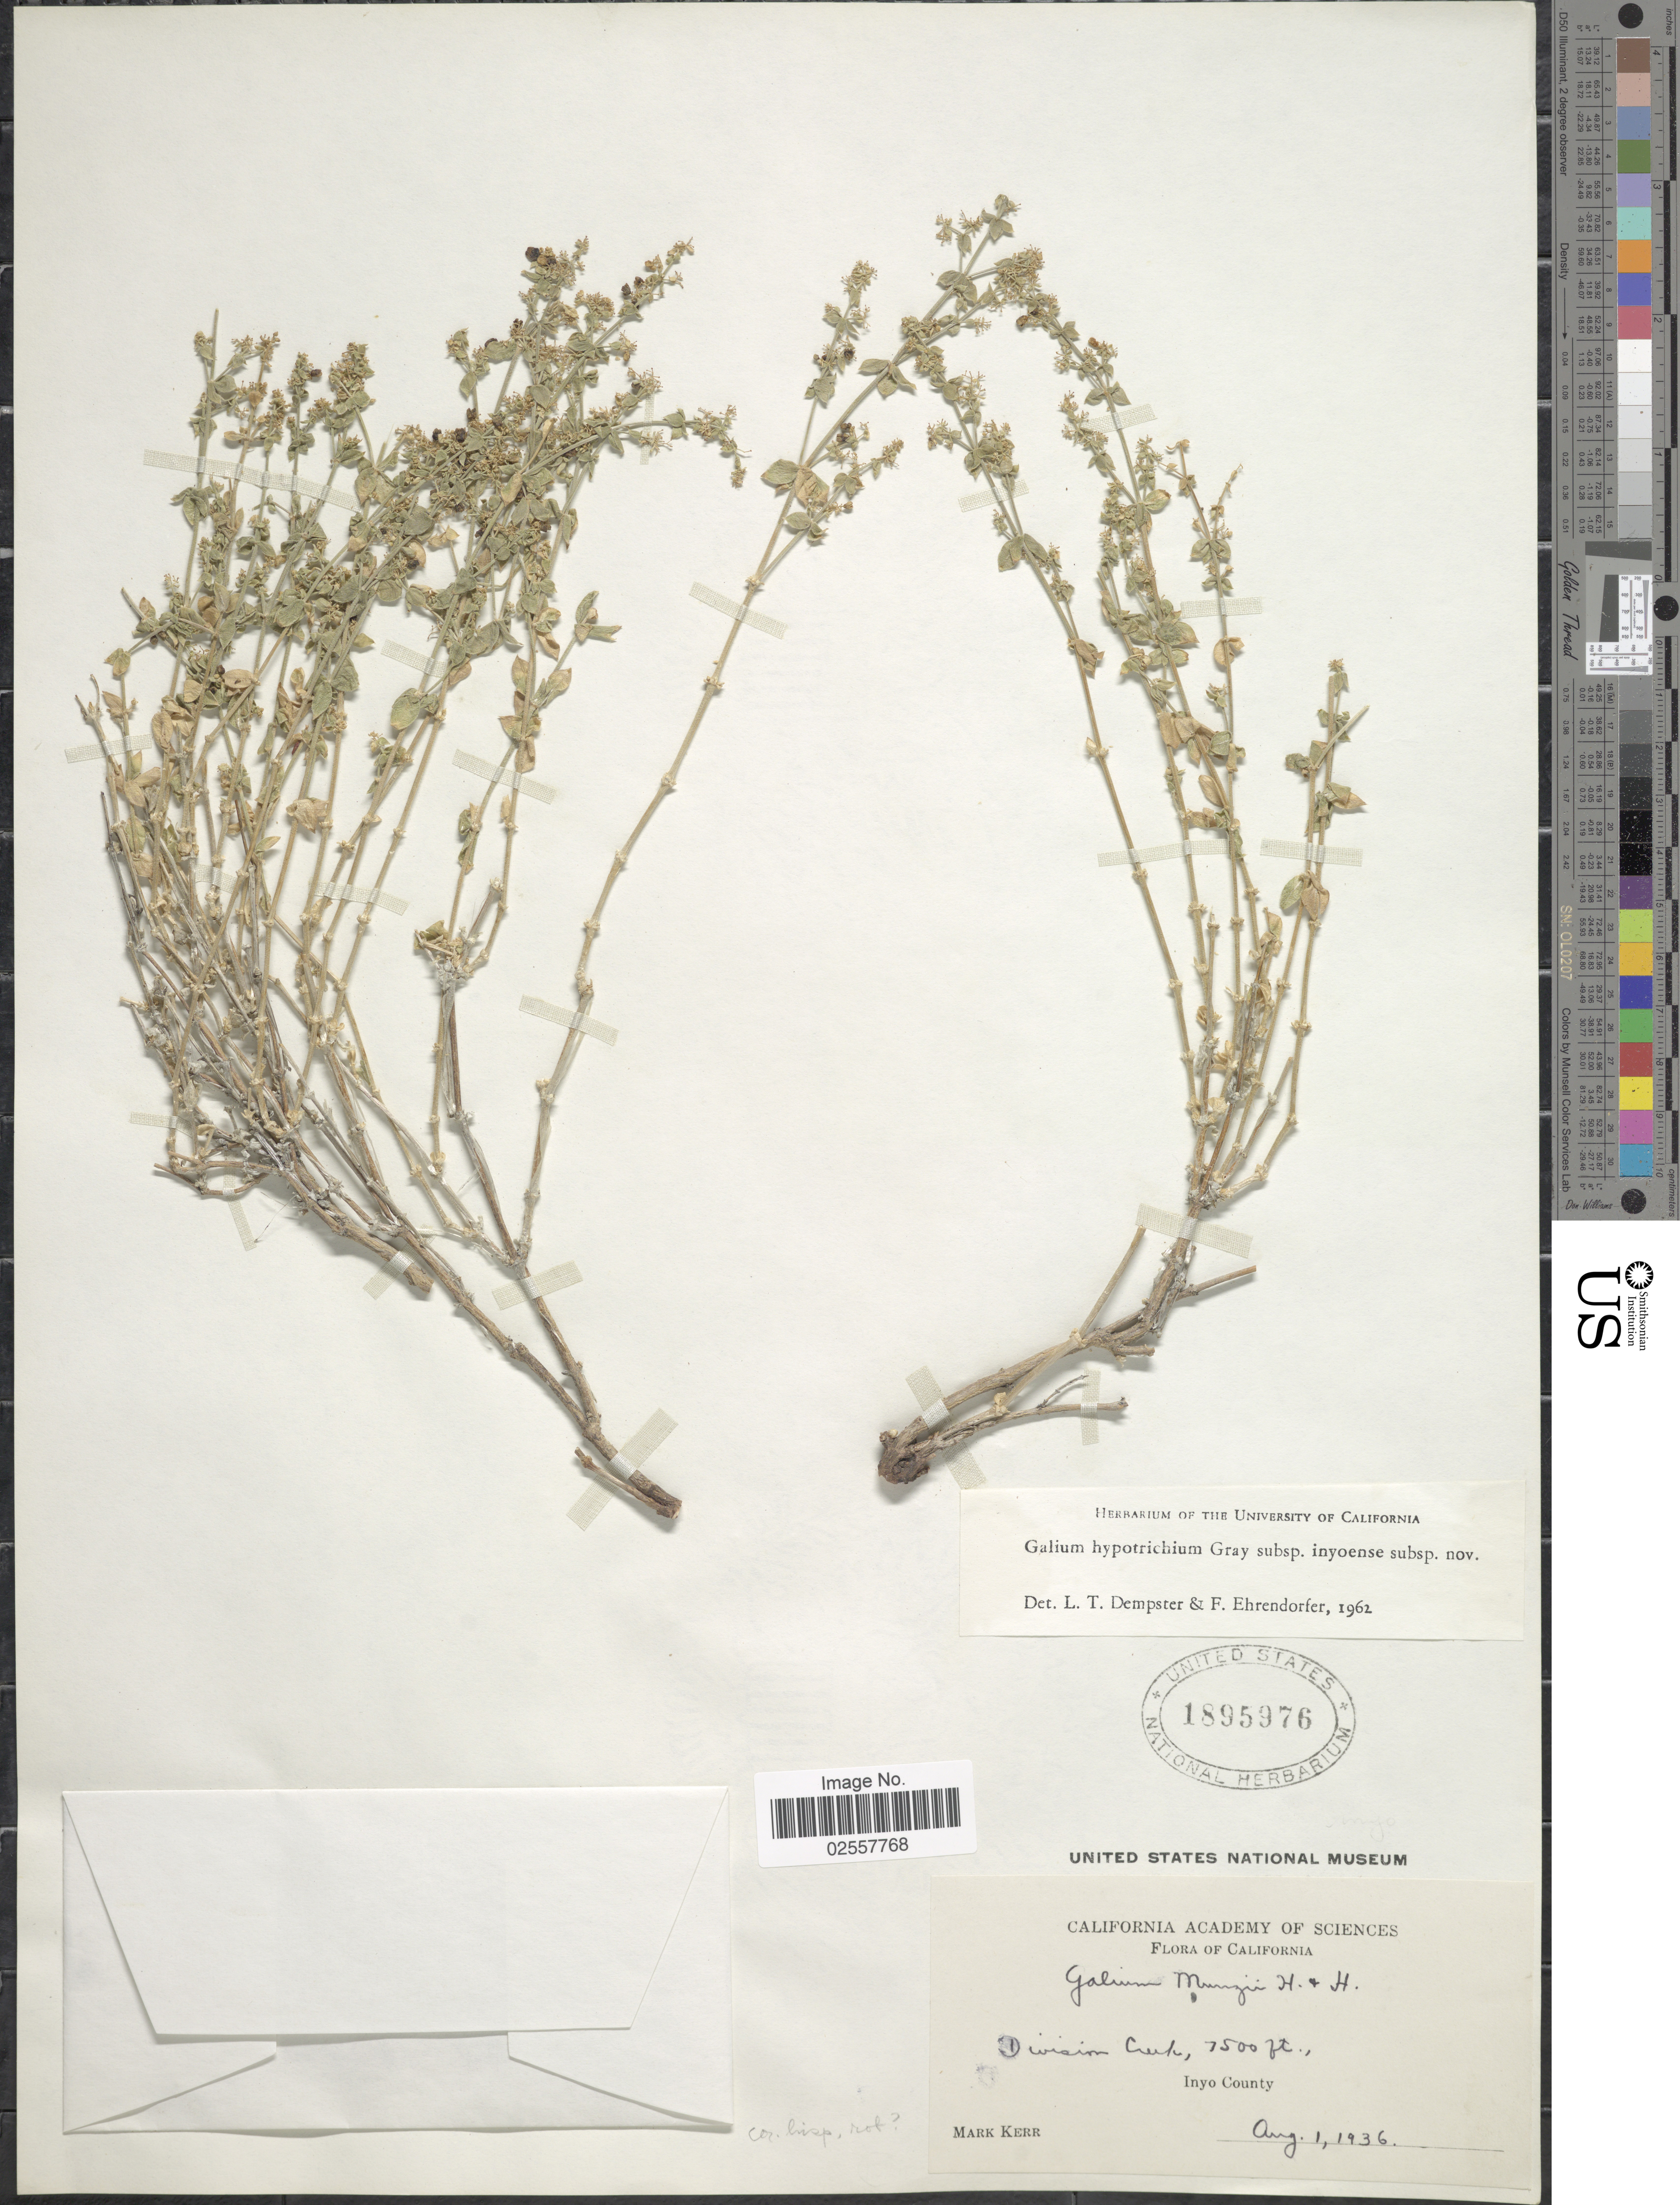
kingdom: Plantae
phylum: Tracheophyta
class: Magnoliopsida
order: Gentianales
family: Rubiaceae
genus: Galium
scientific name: Galium hypotrichium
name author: A. Gray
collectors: M. Kerr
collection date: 1936-08-01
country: United States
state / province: California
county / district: Inyo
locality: Division Creek, Inyo County.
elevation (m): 2286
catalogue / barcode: US 1895976